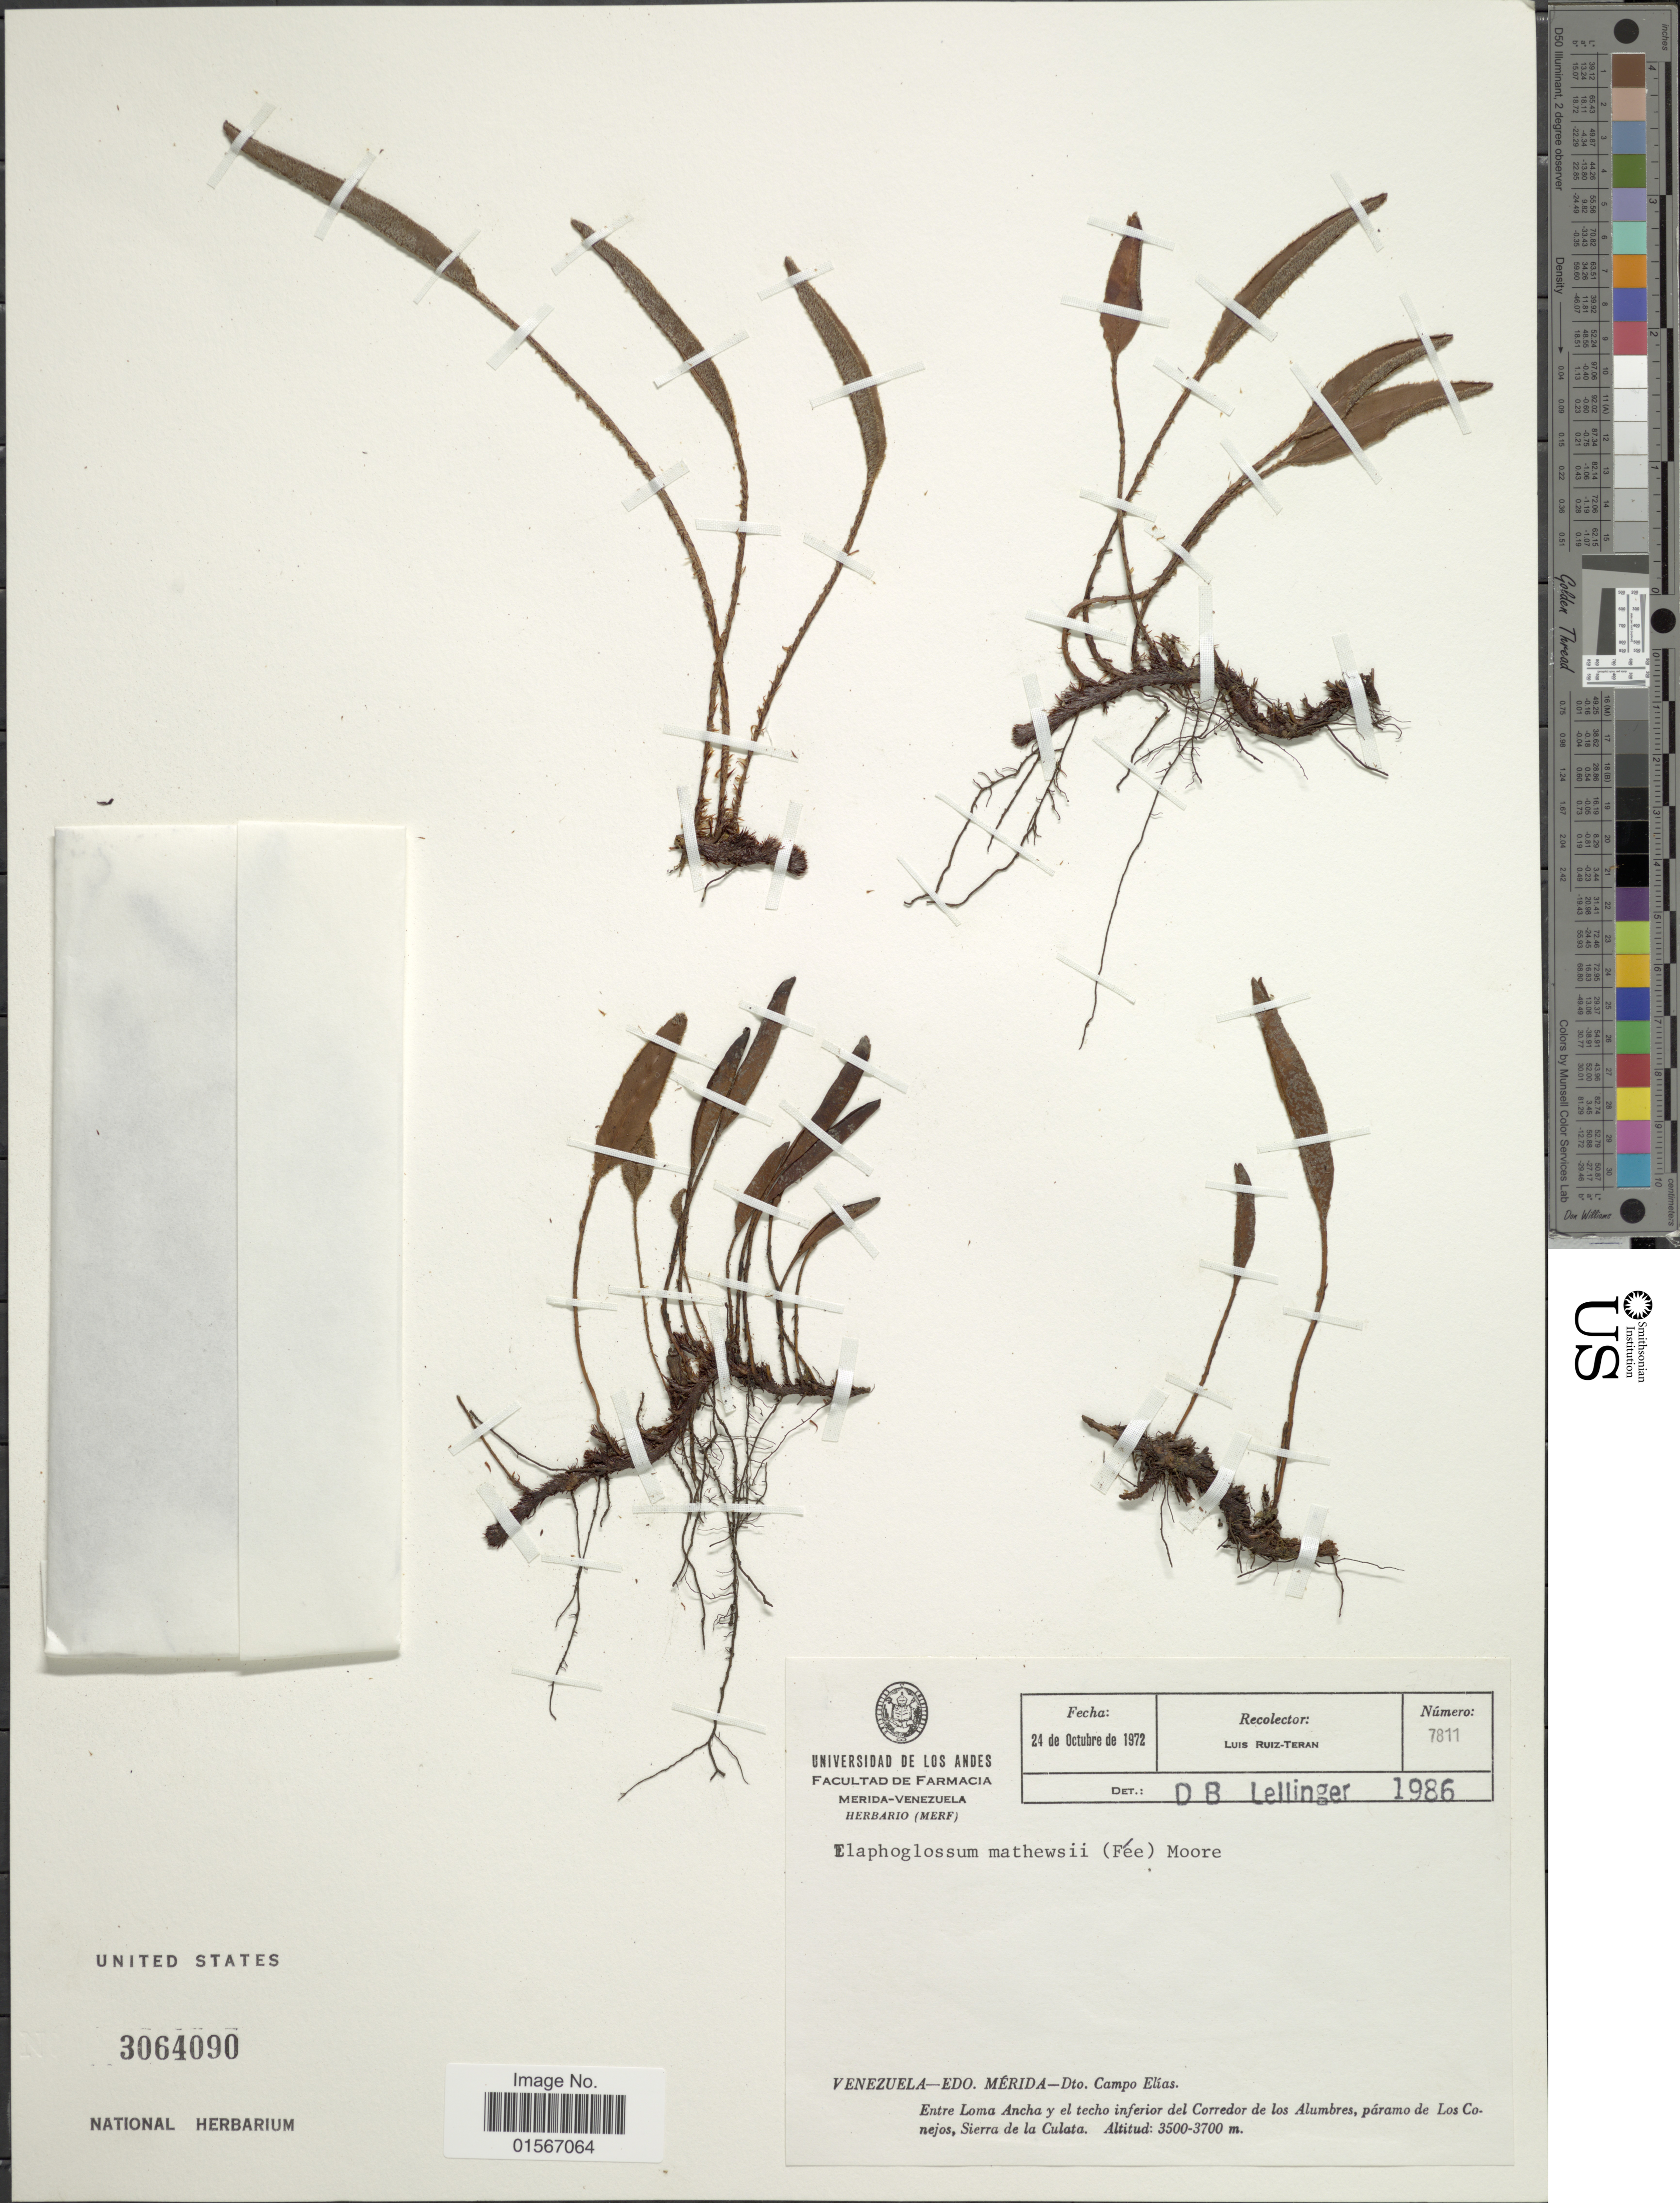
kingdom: Plantae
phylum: Tracheophyta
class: Polypodiopsida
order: Polypodiales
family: Dryopteridaceae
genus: Elaphoglossum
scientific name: Elaphoglossum mathewsii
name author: (Fée) T. Moore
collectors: L. Teran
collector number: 7811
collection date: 1972-10-24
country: Venezuela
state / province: Mérida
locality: Dto Campo Elías. Entre Loma Ancha y el techo inferior del Corredor de los Alumbres, páramo de Los Conejos, Sierra de la Culata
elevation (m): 3500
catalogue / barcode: US 3064090